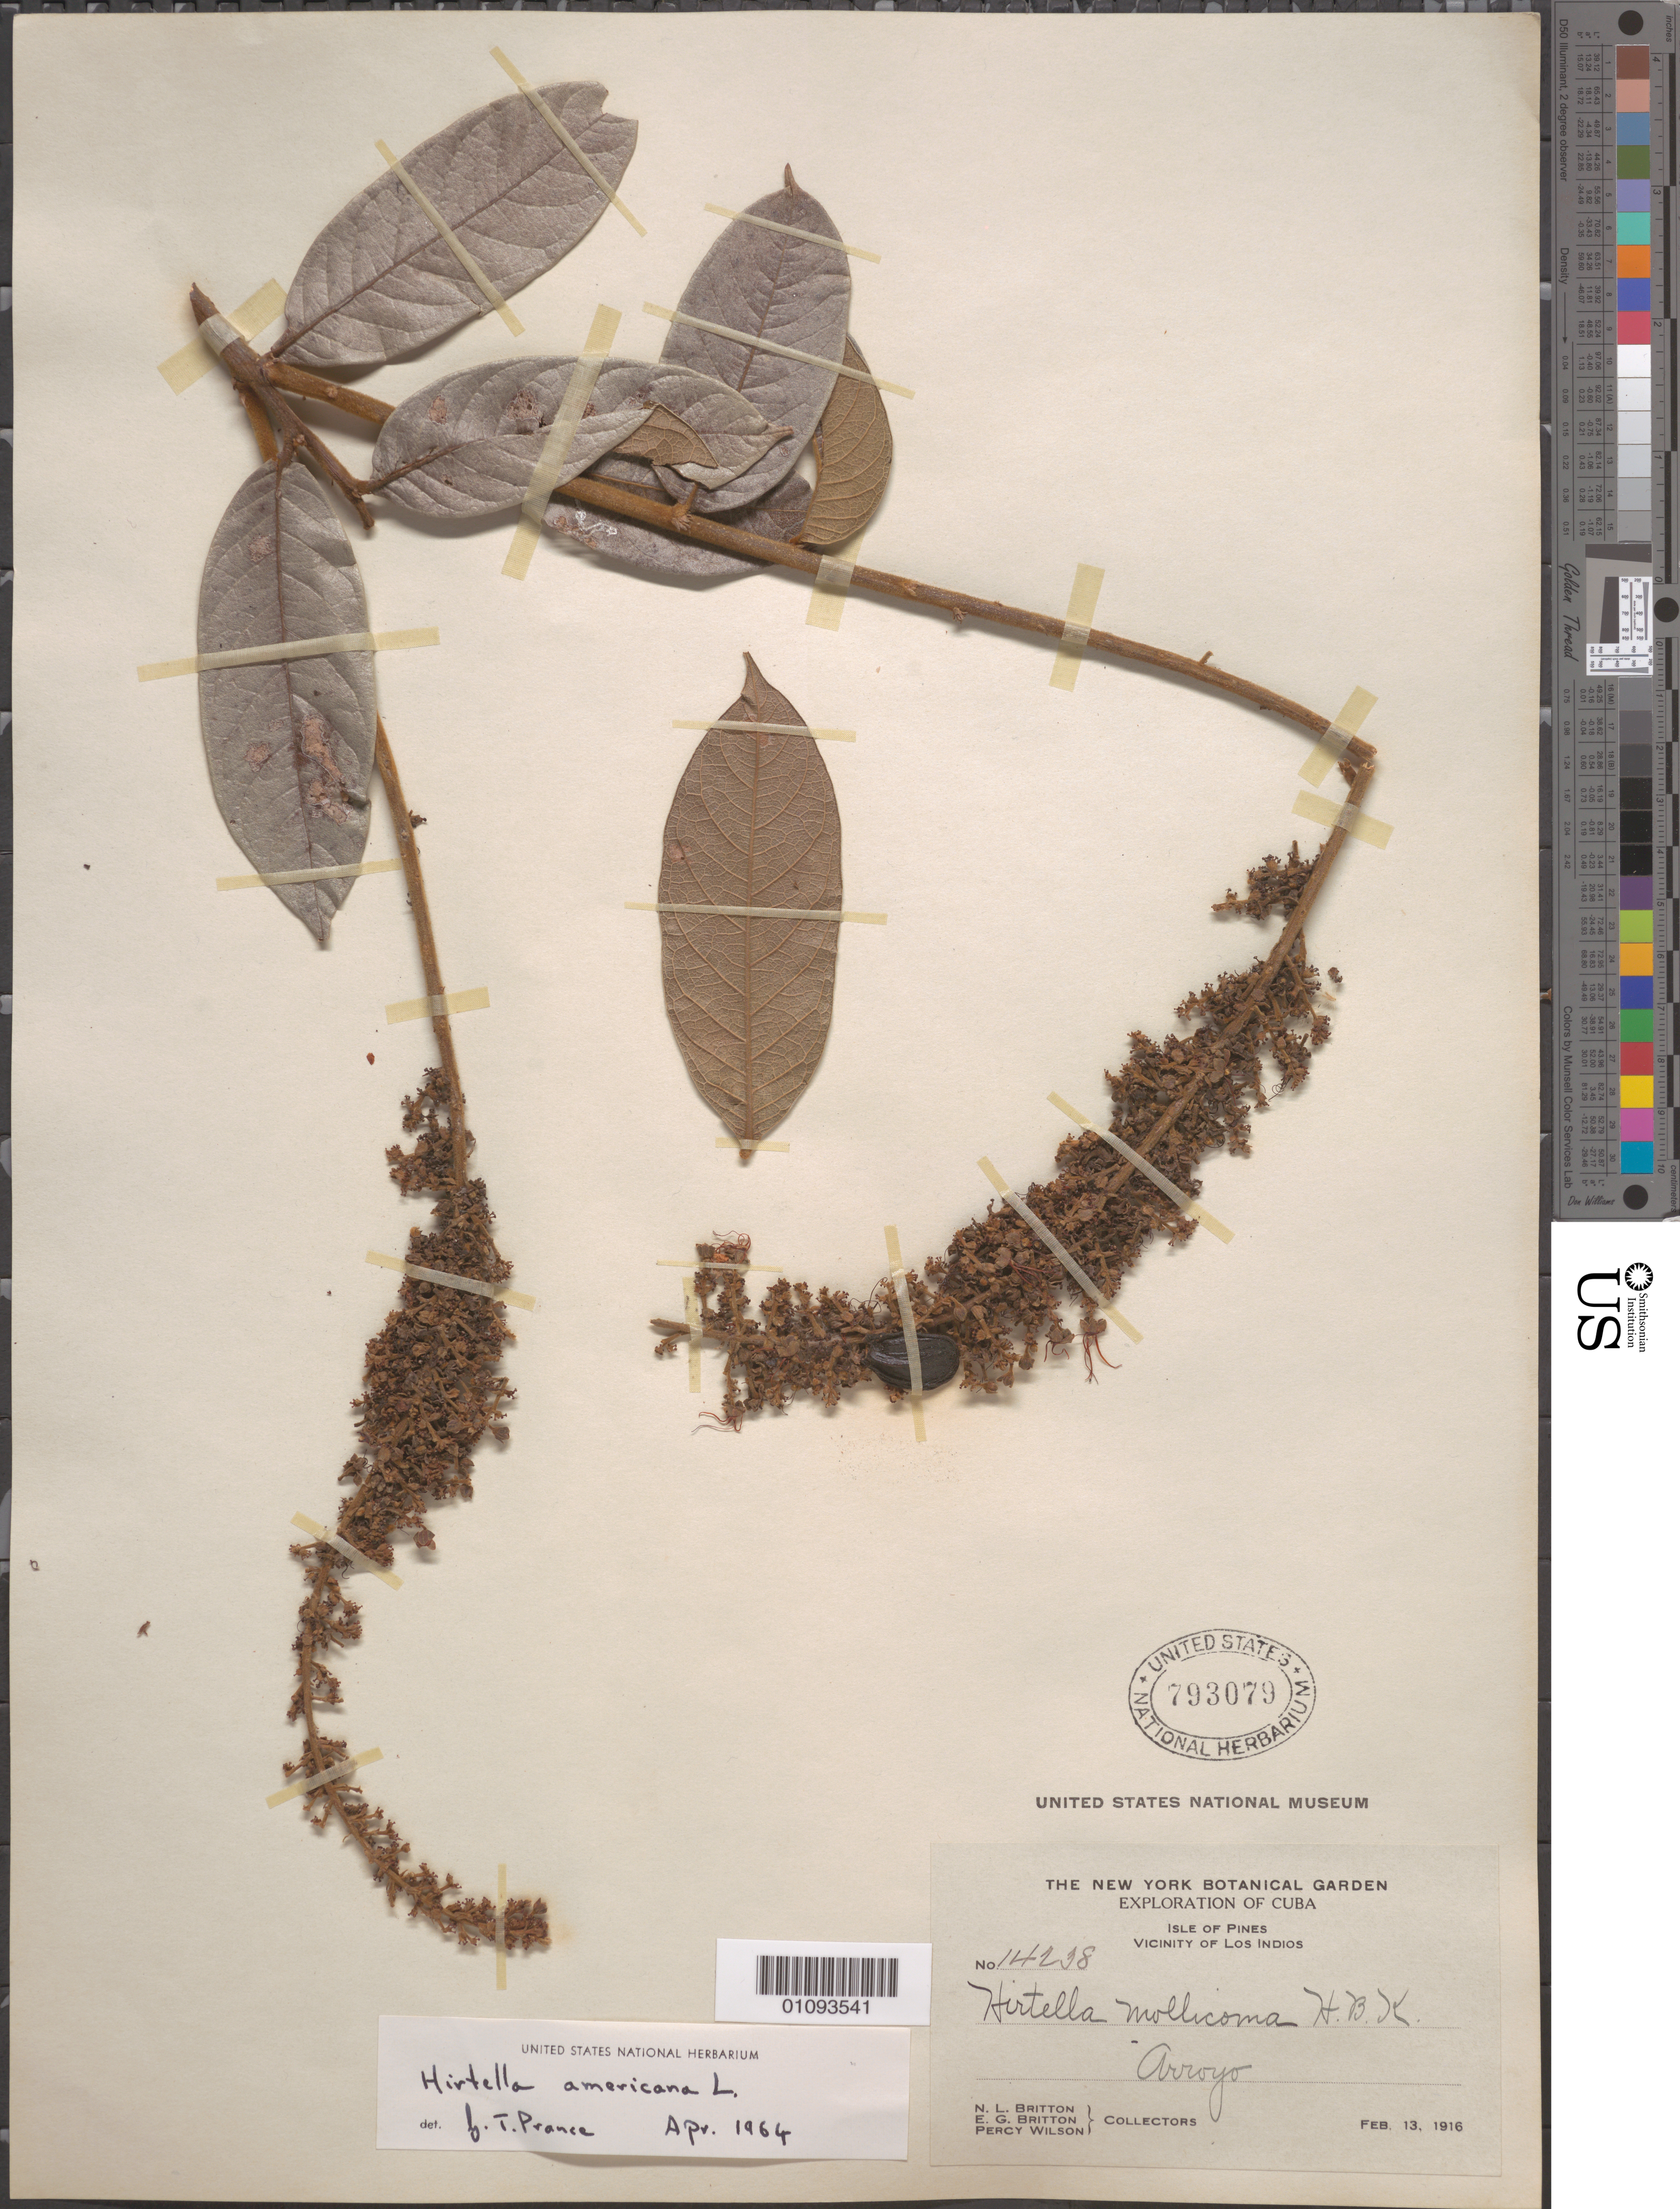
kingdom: Plantae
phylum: Tracheophyta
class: Magnoliopsida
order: Malpighiales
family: Chrysobalanaceae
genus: Hirtella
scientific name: Hirtella americana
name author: L.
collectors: N. Britton, E. G. Britton & P. Wilson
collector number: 14238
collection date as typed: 13 Feb 1918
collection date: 1918-02-13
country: Cuba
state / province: Isla de La Juventud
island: Isla de la Juventud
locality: Vicinity of Los Indios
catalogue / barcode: US 793079